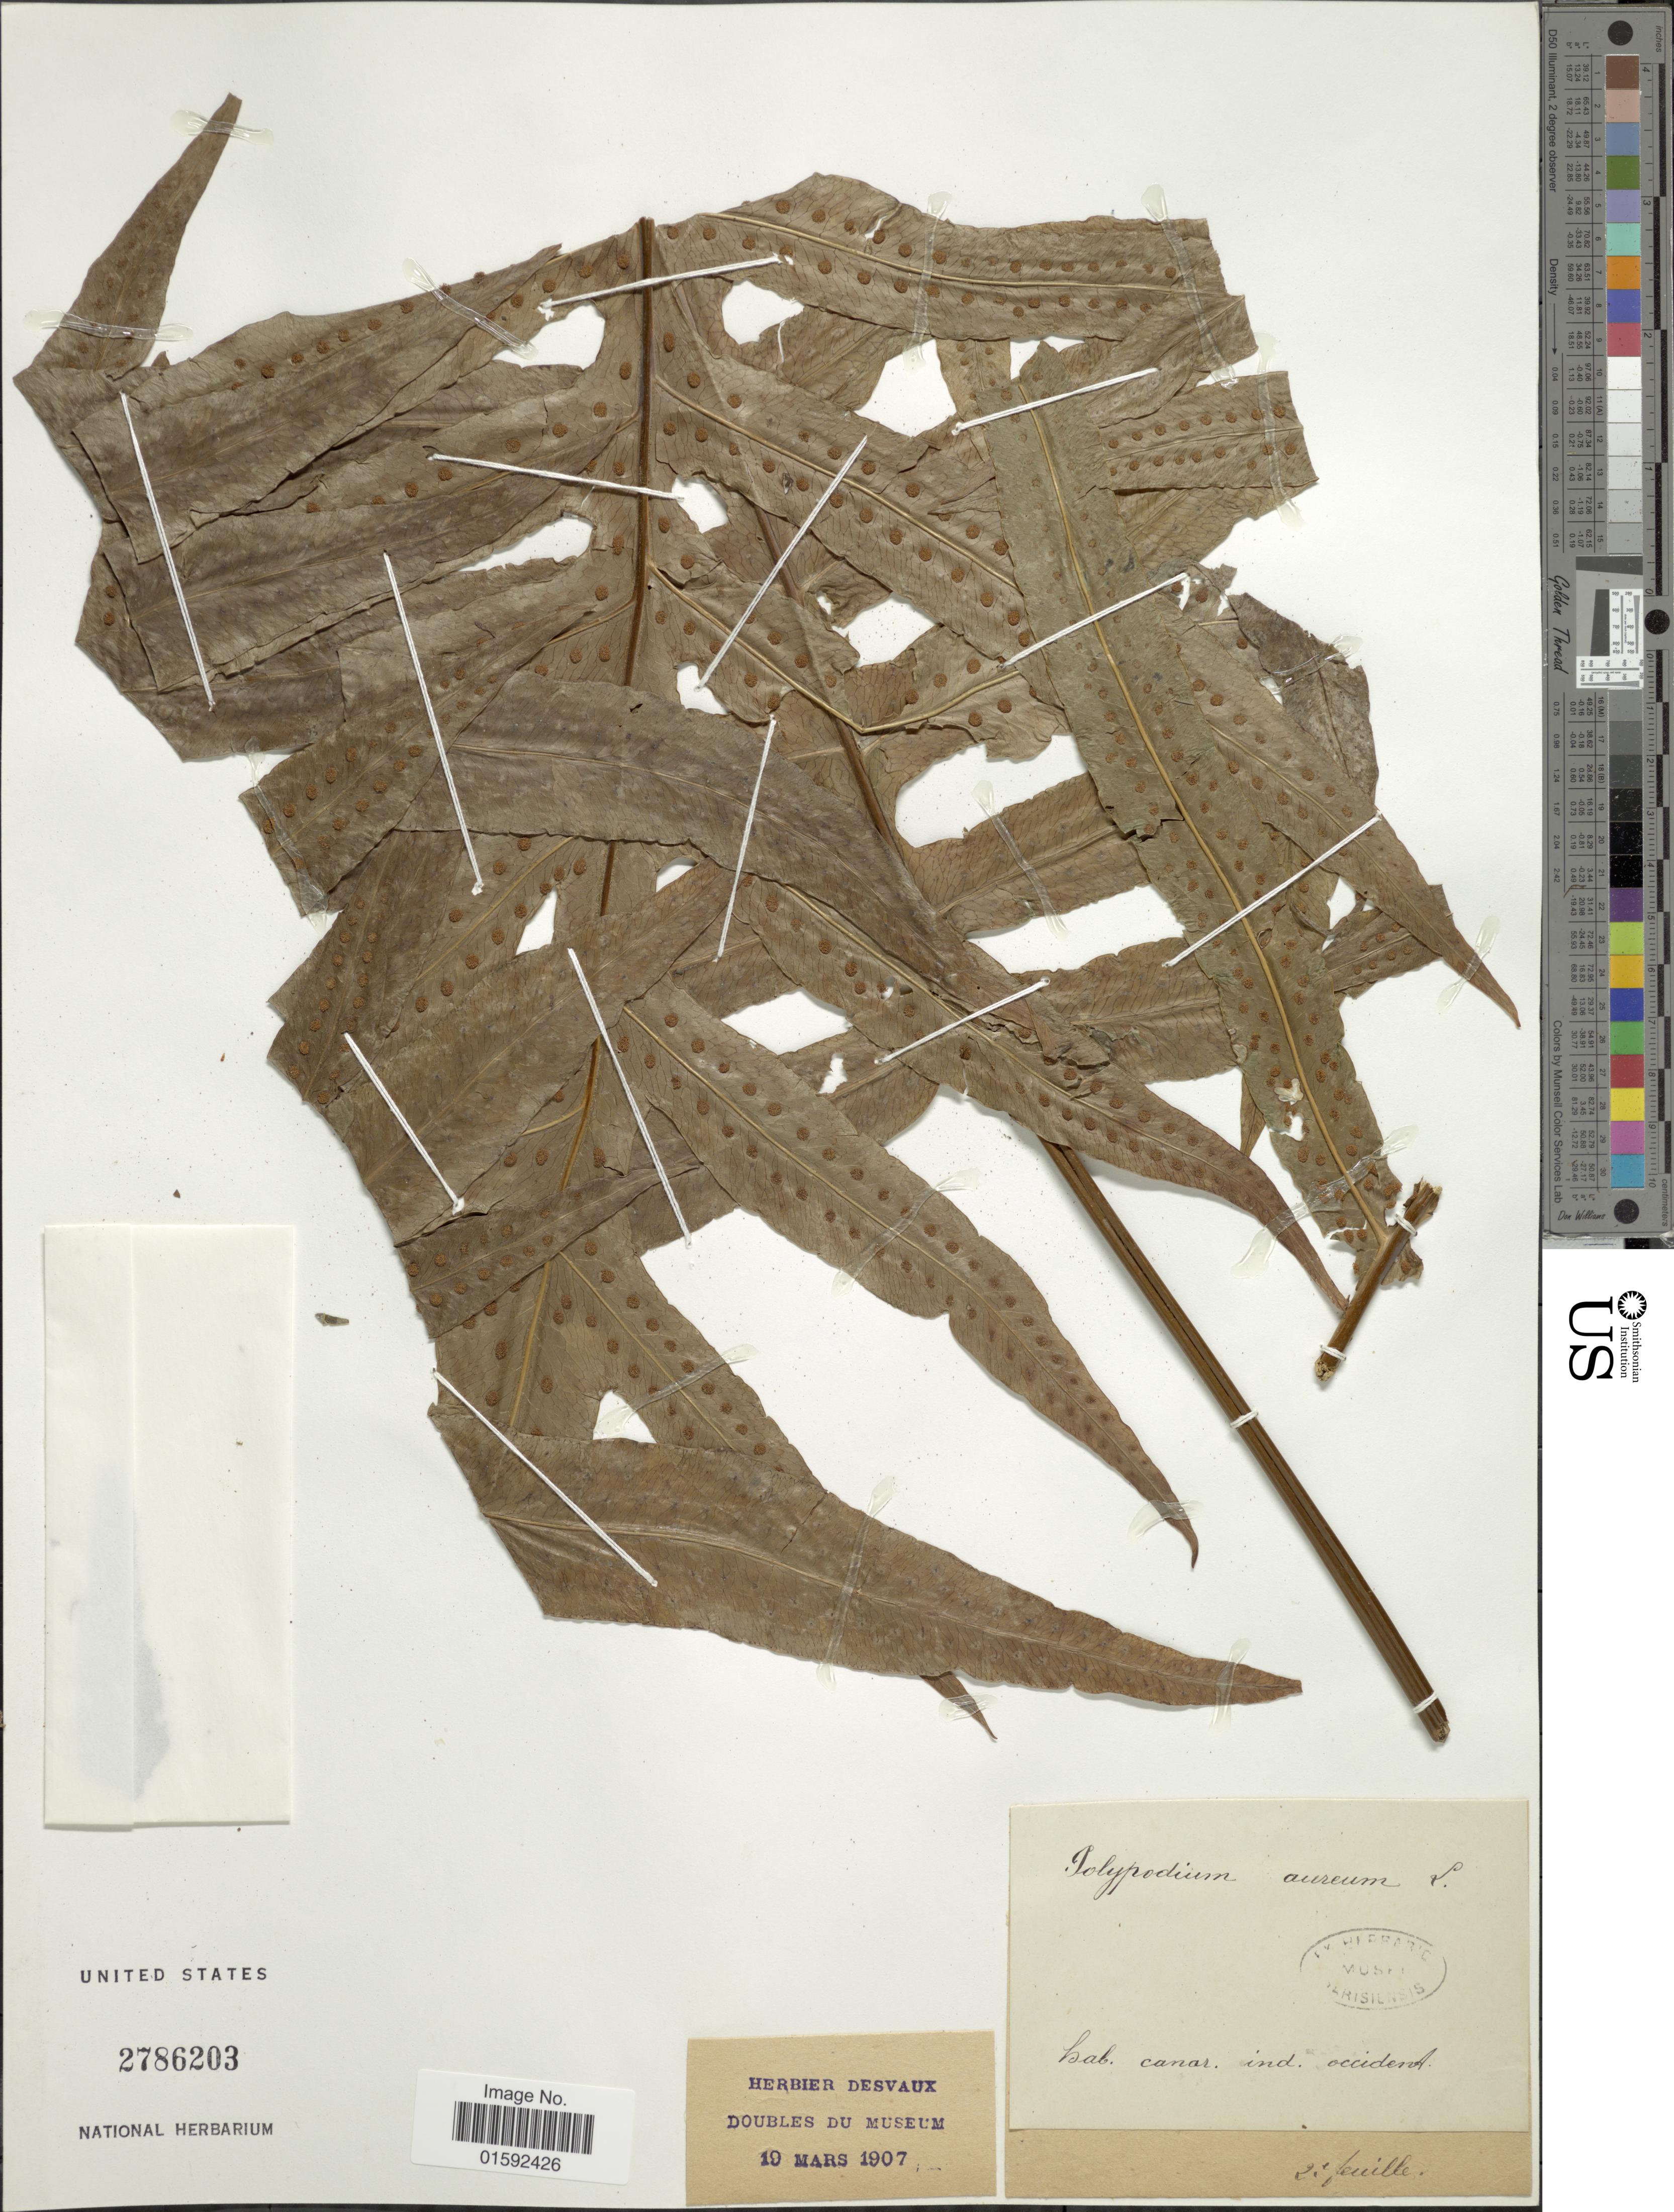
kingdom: Plantae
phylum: Tracheophyta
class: Polypodiopsida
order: Polypodiales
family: Polypodiaceae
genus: Phlebodium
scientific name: Phlebodium aureum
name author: (L.) J. Sm.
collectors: ex herb. Desvaux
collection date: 1907-03-10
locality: Canar. ind. occiedent.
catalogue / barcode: US 2786203